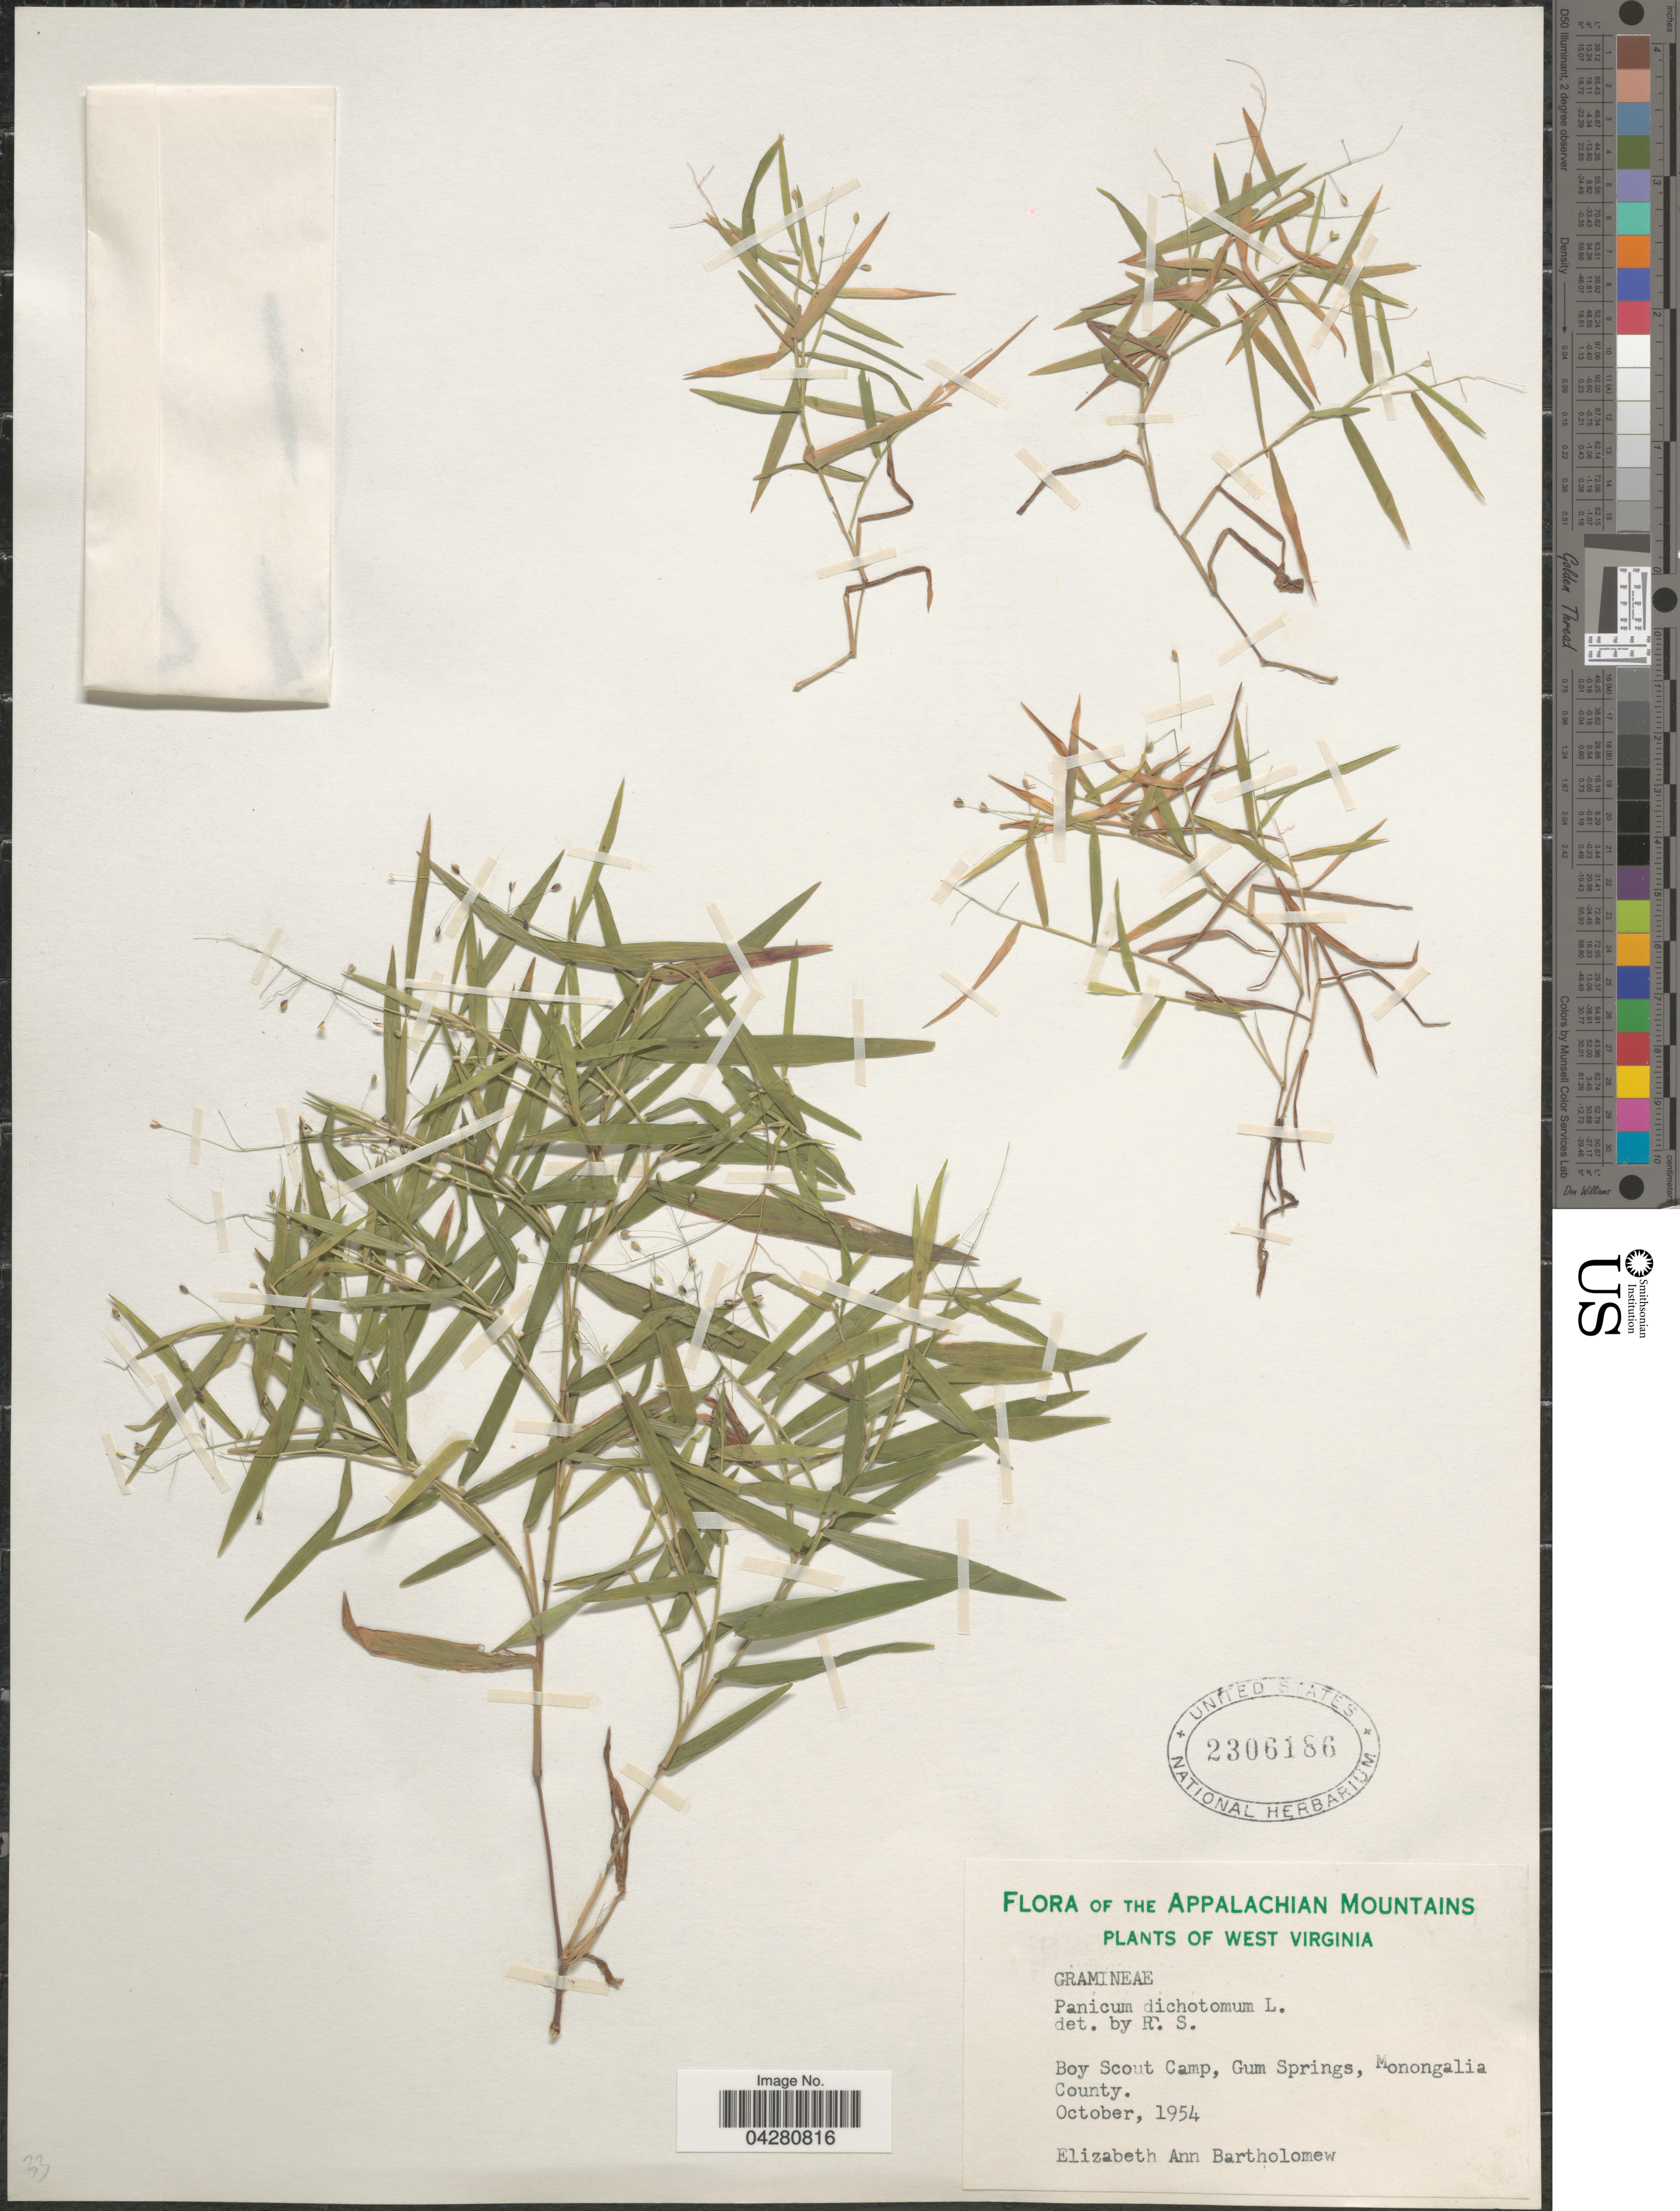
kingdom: Plantae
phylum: Tracheophyta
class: Liliopsida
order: Poales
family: Poaceae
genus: Dichanthelium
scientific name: Dichanthelium dichotomum var. dichotomum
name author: (L.) Gould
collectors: E. Bartholomew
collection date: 1954-10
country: United States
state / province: West Virginia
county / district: Monongalia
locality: The Appalachian Mountains. Boy Scout Camp, Gum Springs, Monongalia County.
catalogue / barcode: US 2306186